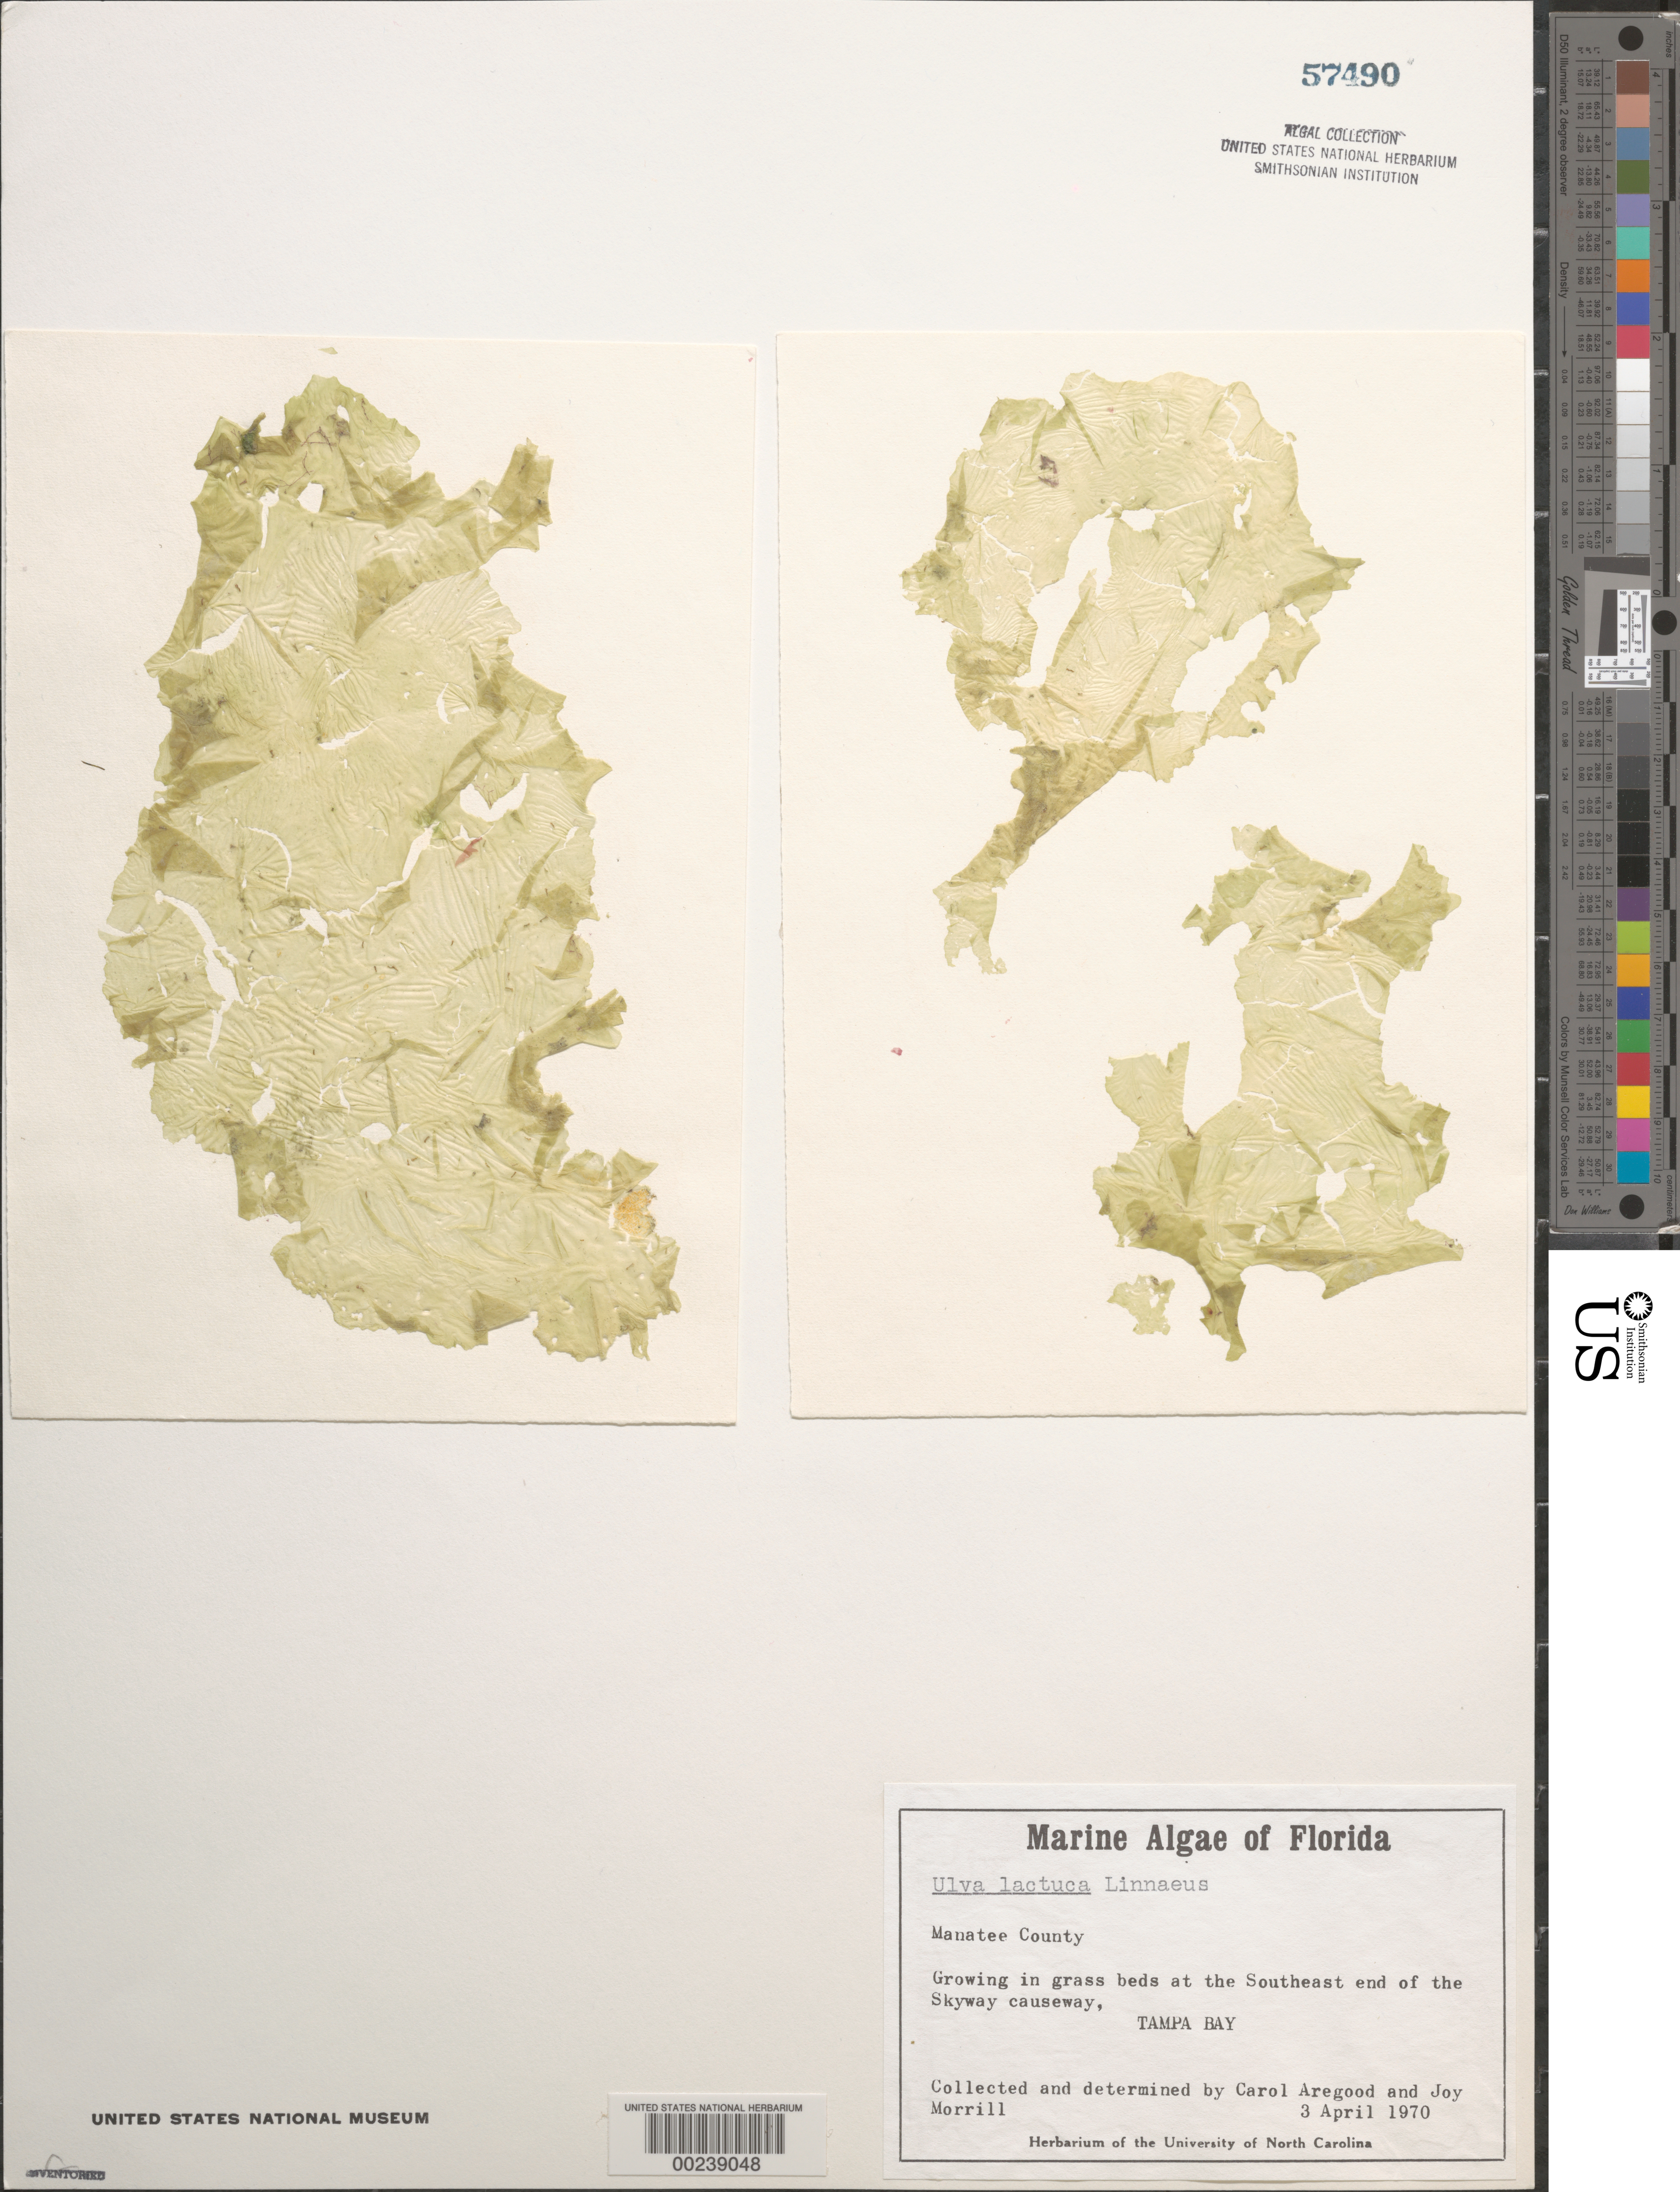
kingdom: Plantae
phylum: Chlorophyta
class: Ulvophyceae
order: Ulvales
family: Ulvaceae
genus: Ulva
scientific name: Ulva lactuca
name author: L.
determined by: Morrill, J.; Aregood, C. C.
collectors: J. Morrill & C. Aregood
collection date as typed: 03 Apr 1970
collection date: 1970-04-03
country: United States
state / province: Florida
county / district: Manatee County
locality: Tampa Bay, Skyway Causeway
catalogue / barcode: US 57490